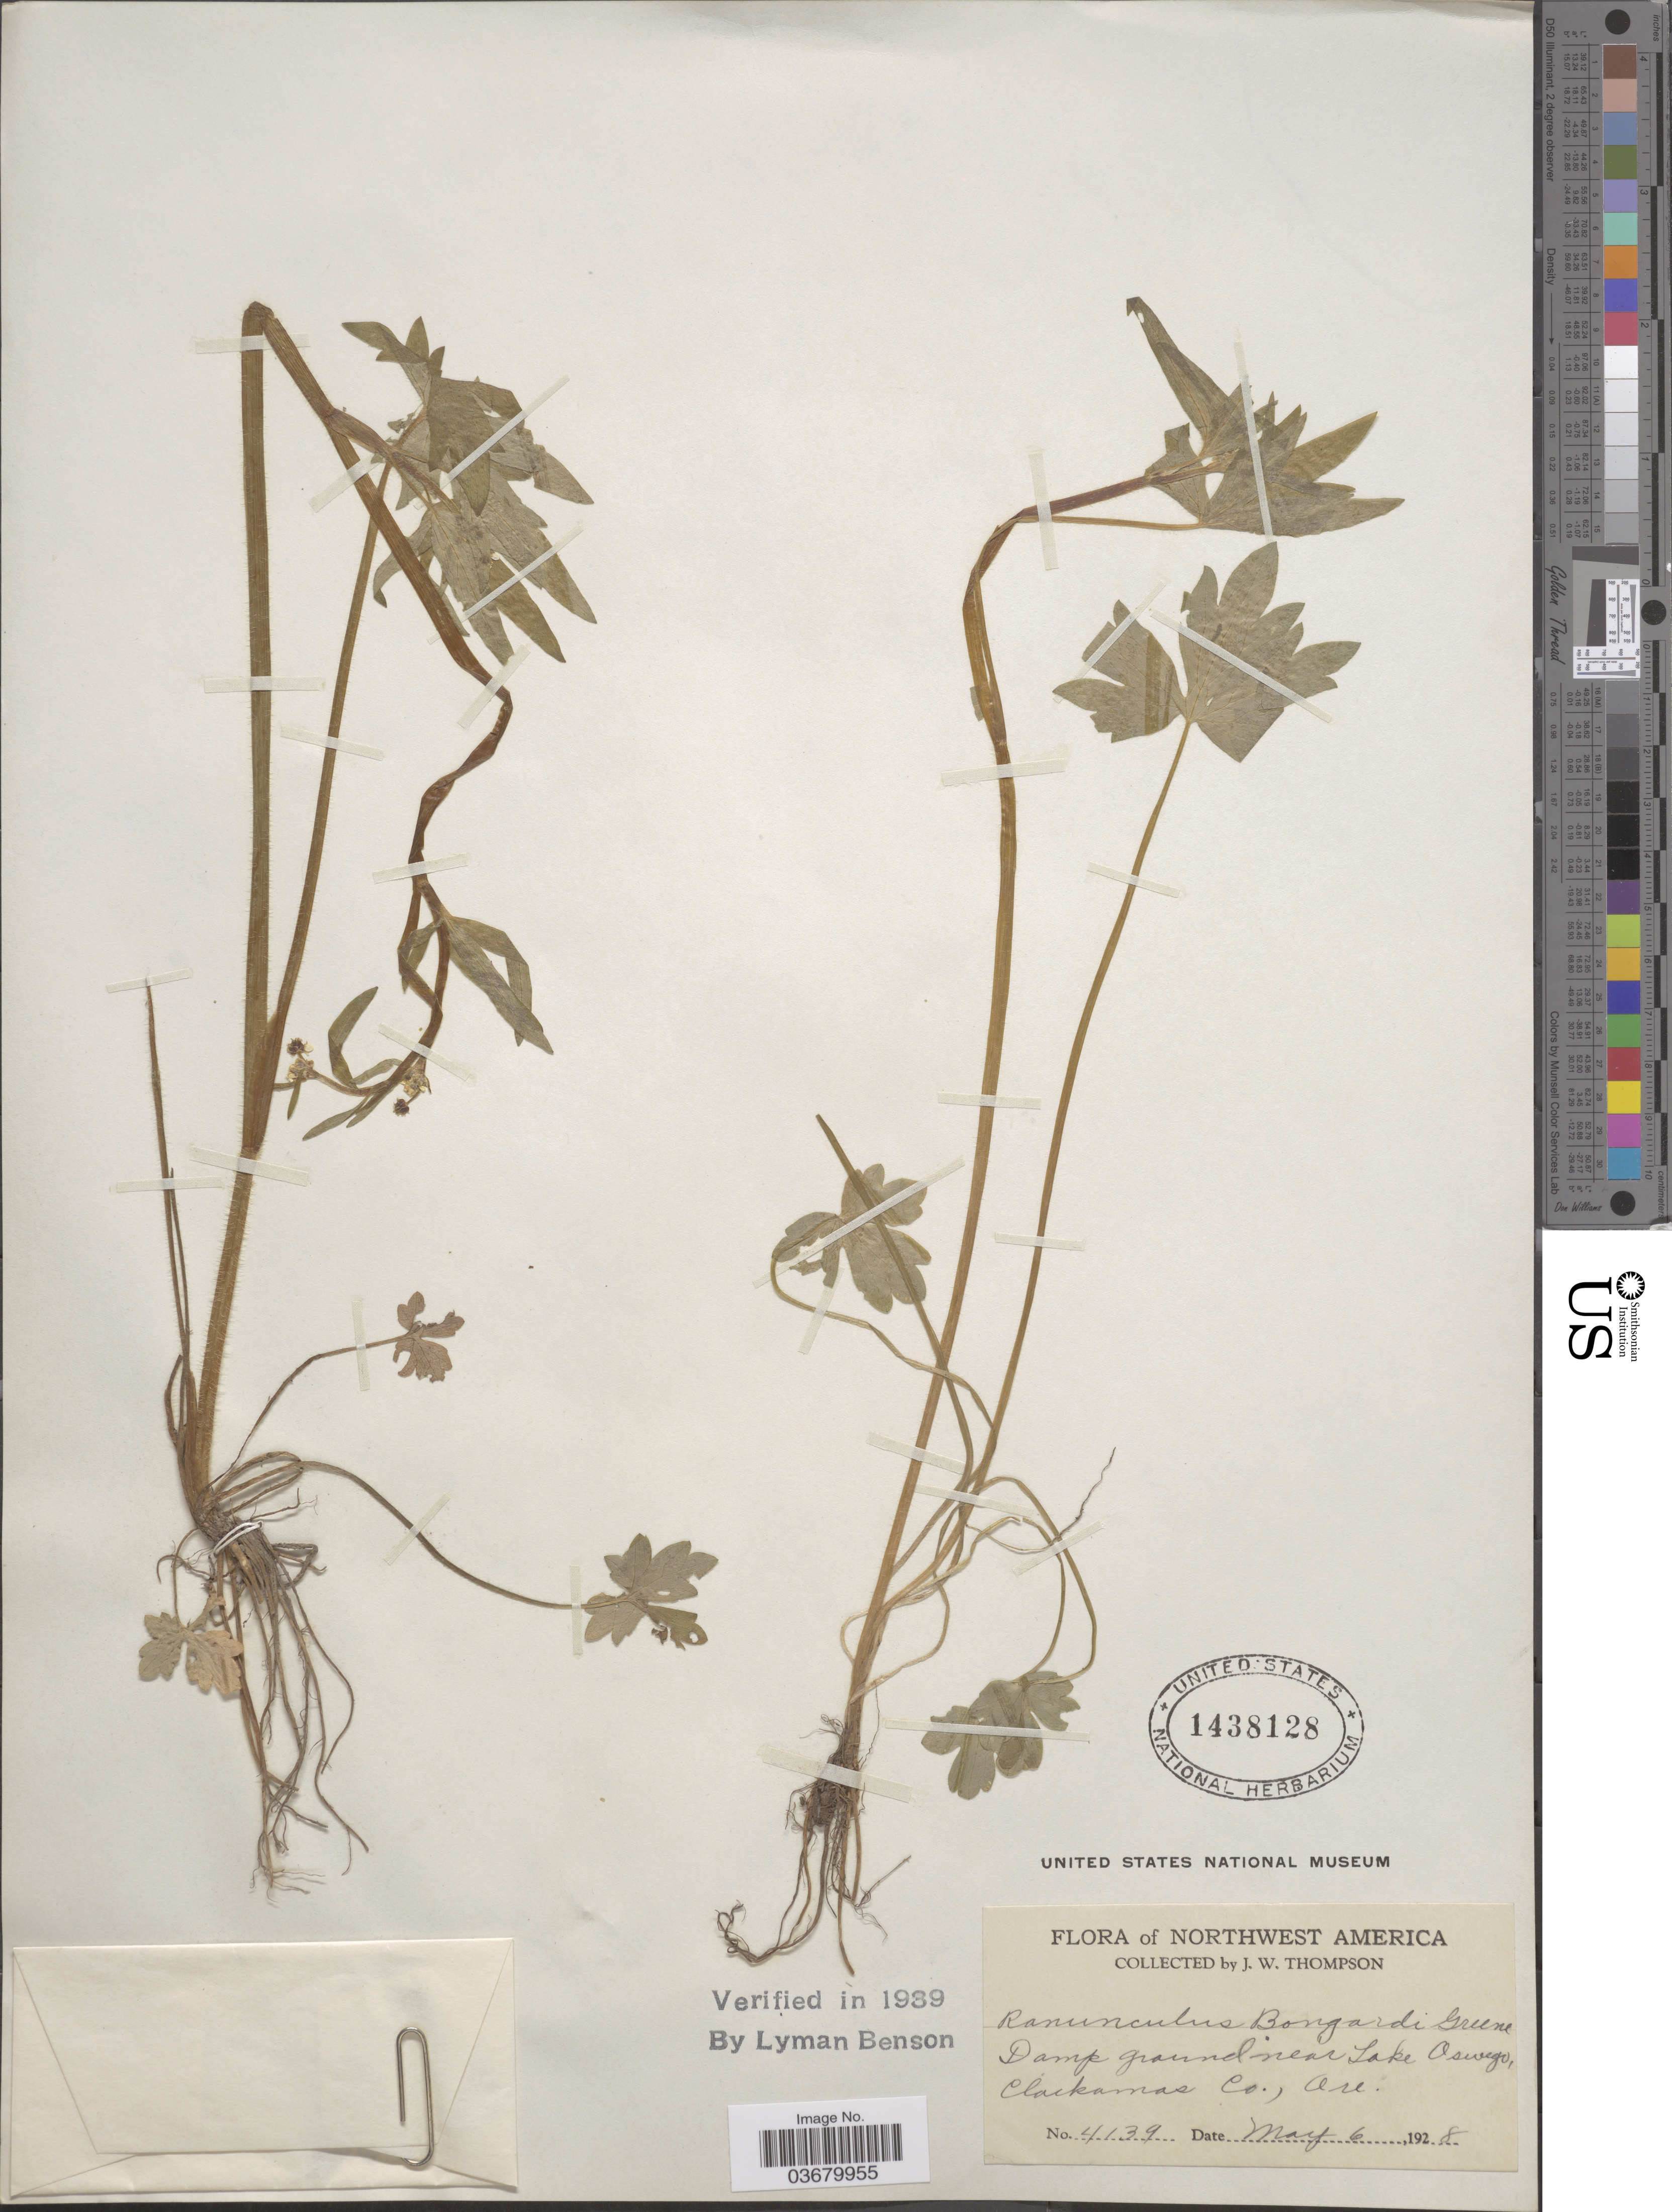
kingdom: Plantae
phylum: Tracheophyta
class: Magnoliopsida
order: Ranunculales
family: Ranunculaceae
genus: Ranunculus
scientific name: Ranunculus bongardii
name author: Greene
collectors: J. Thompson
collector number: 4139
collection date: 1928-05-06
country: United States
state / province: Oregon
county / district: Clackamas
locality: Near Lake Oswego, Clackamas Co.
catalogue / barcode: US 1438128